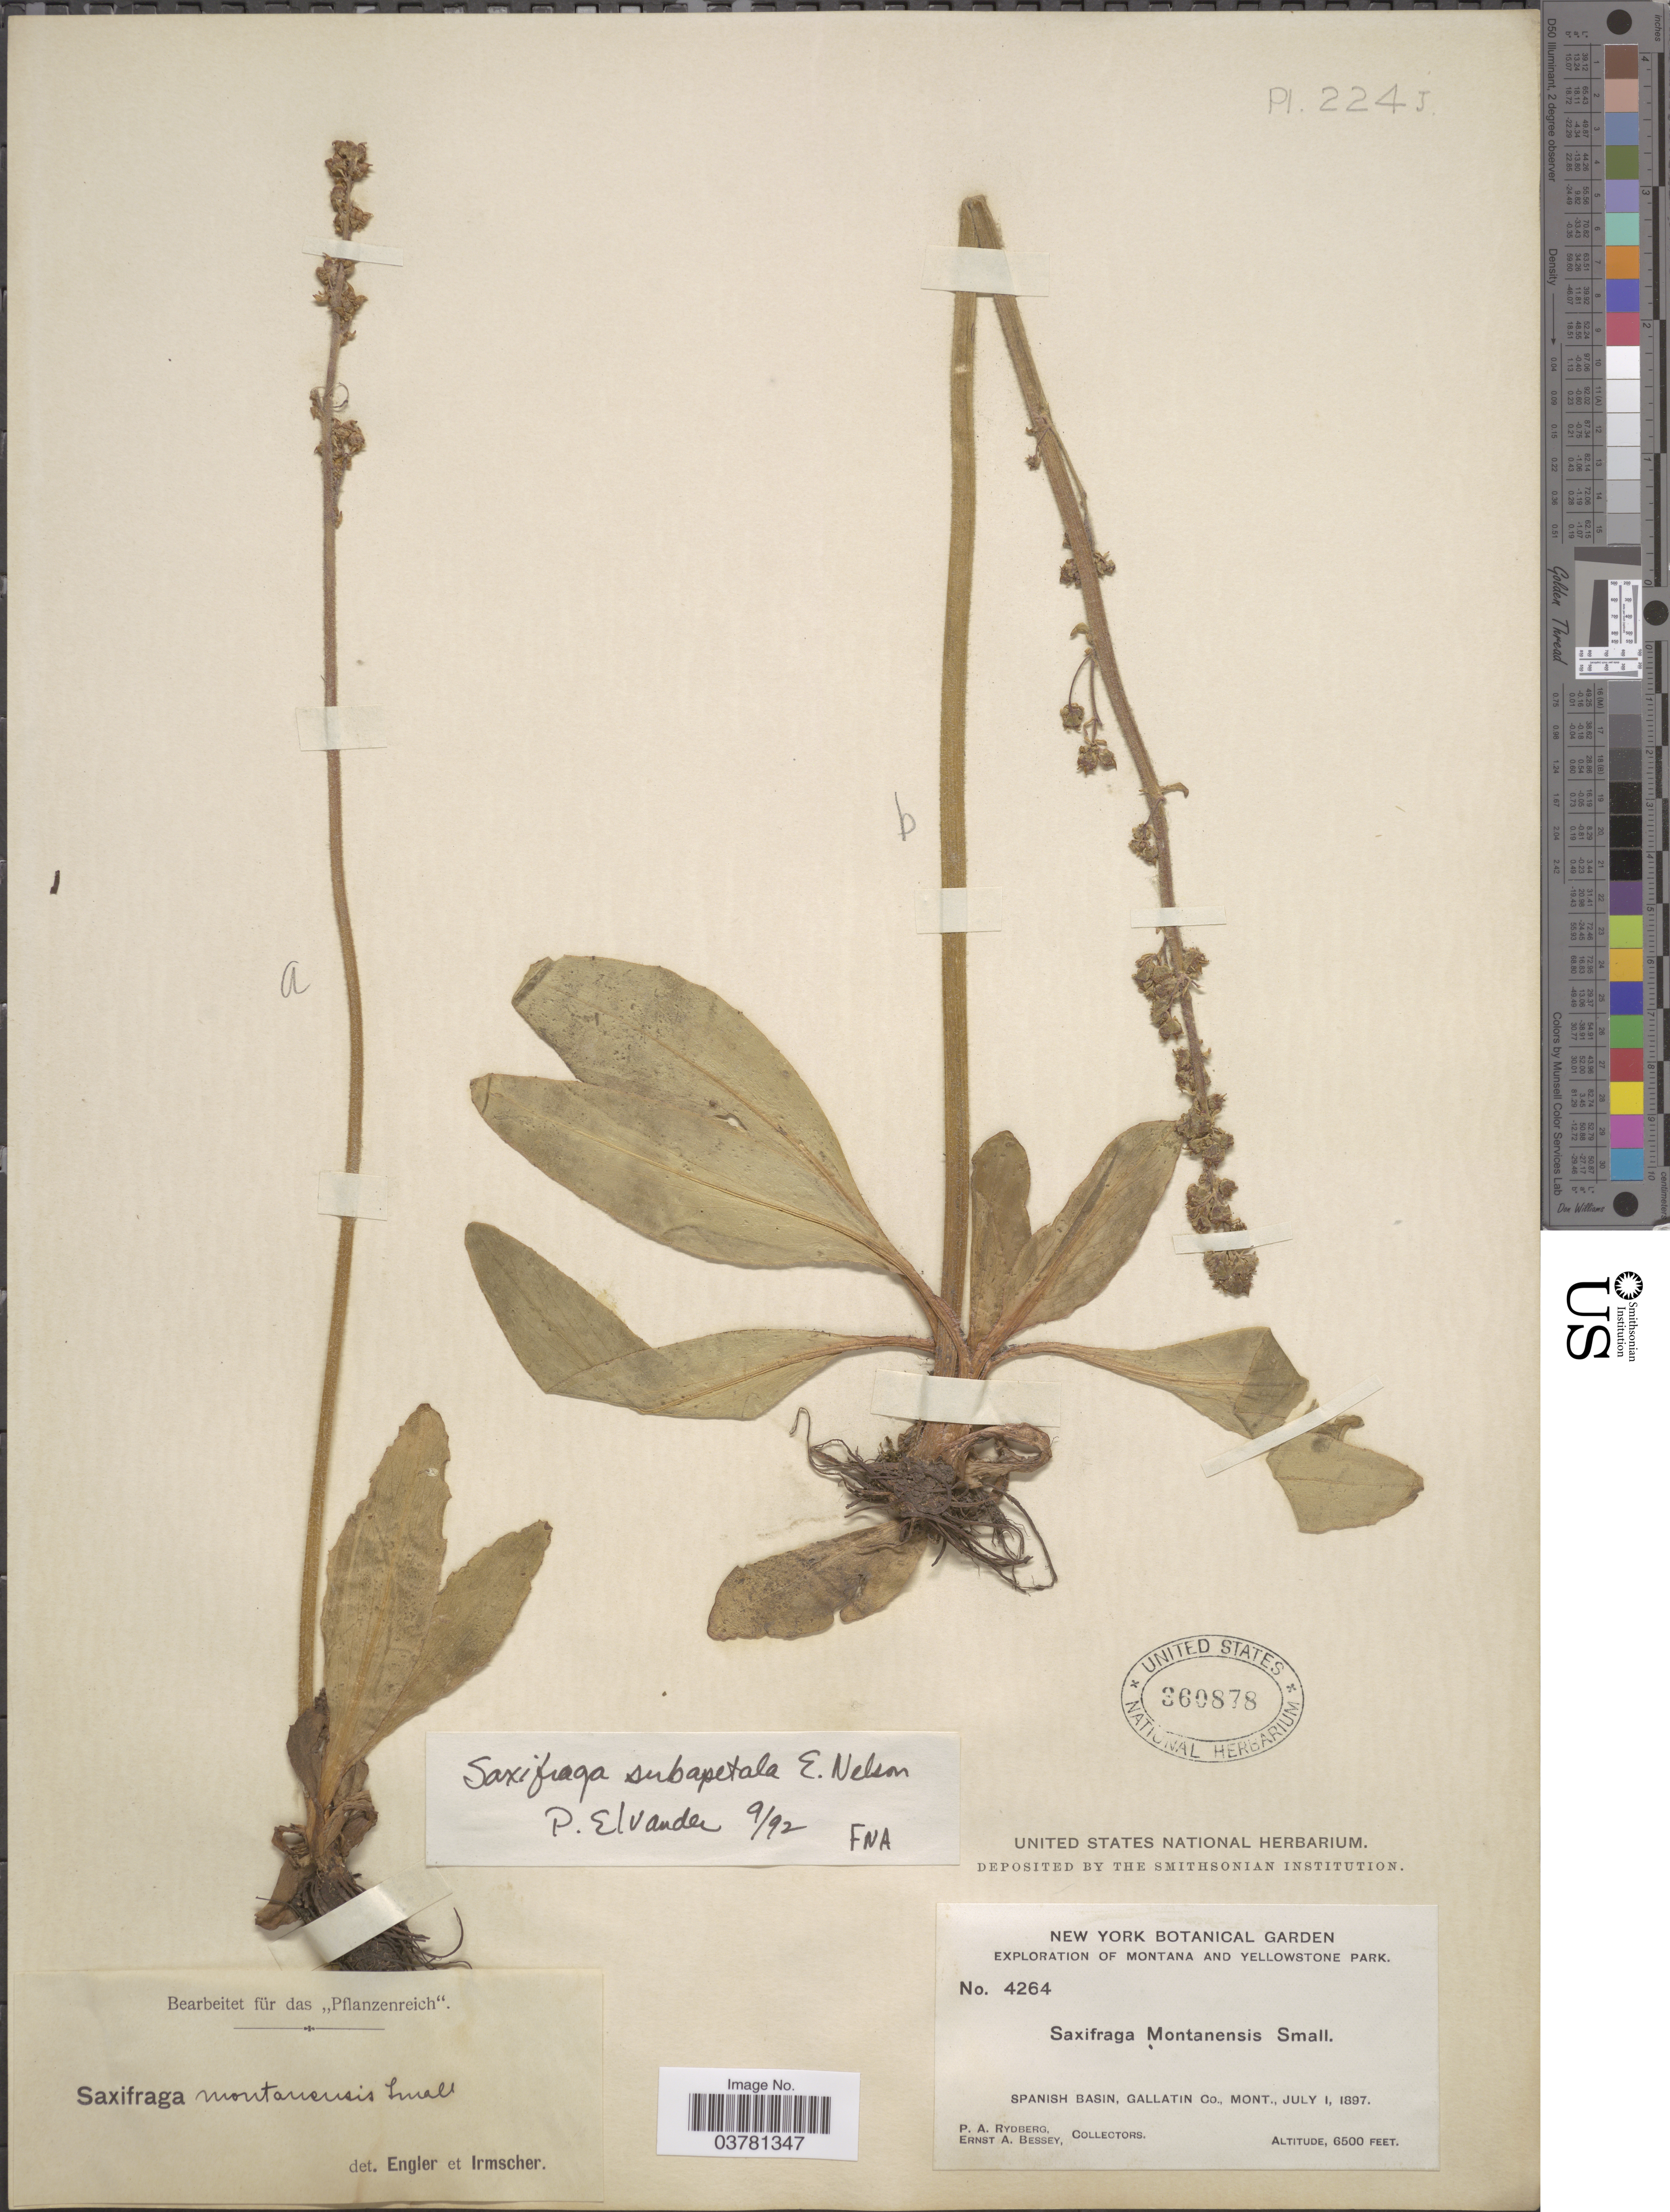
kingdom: Plantae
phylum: Tracheophyta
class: Magnoliopsida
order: Saxifragales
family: Saxifragaceae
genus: Micranthes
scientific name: Micranthes subapetala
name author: (E. Nelson) Small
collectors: P. A. Rydberg & E. A. Bessey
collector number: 4264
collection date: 1897-07-01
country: United States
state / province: Montana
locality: Exploration of Montana and Yellowstone Park. Spanish Basin, Gallatin Co.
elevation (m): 1981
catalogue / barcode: US 360878